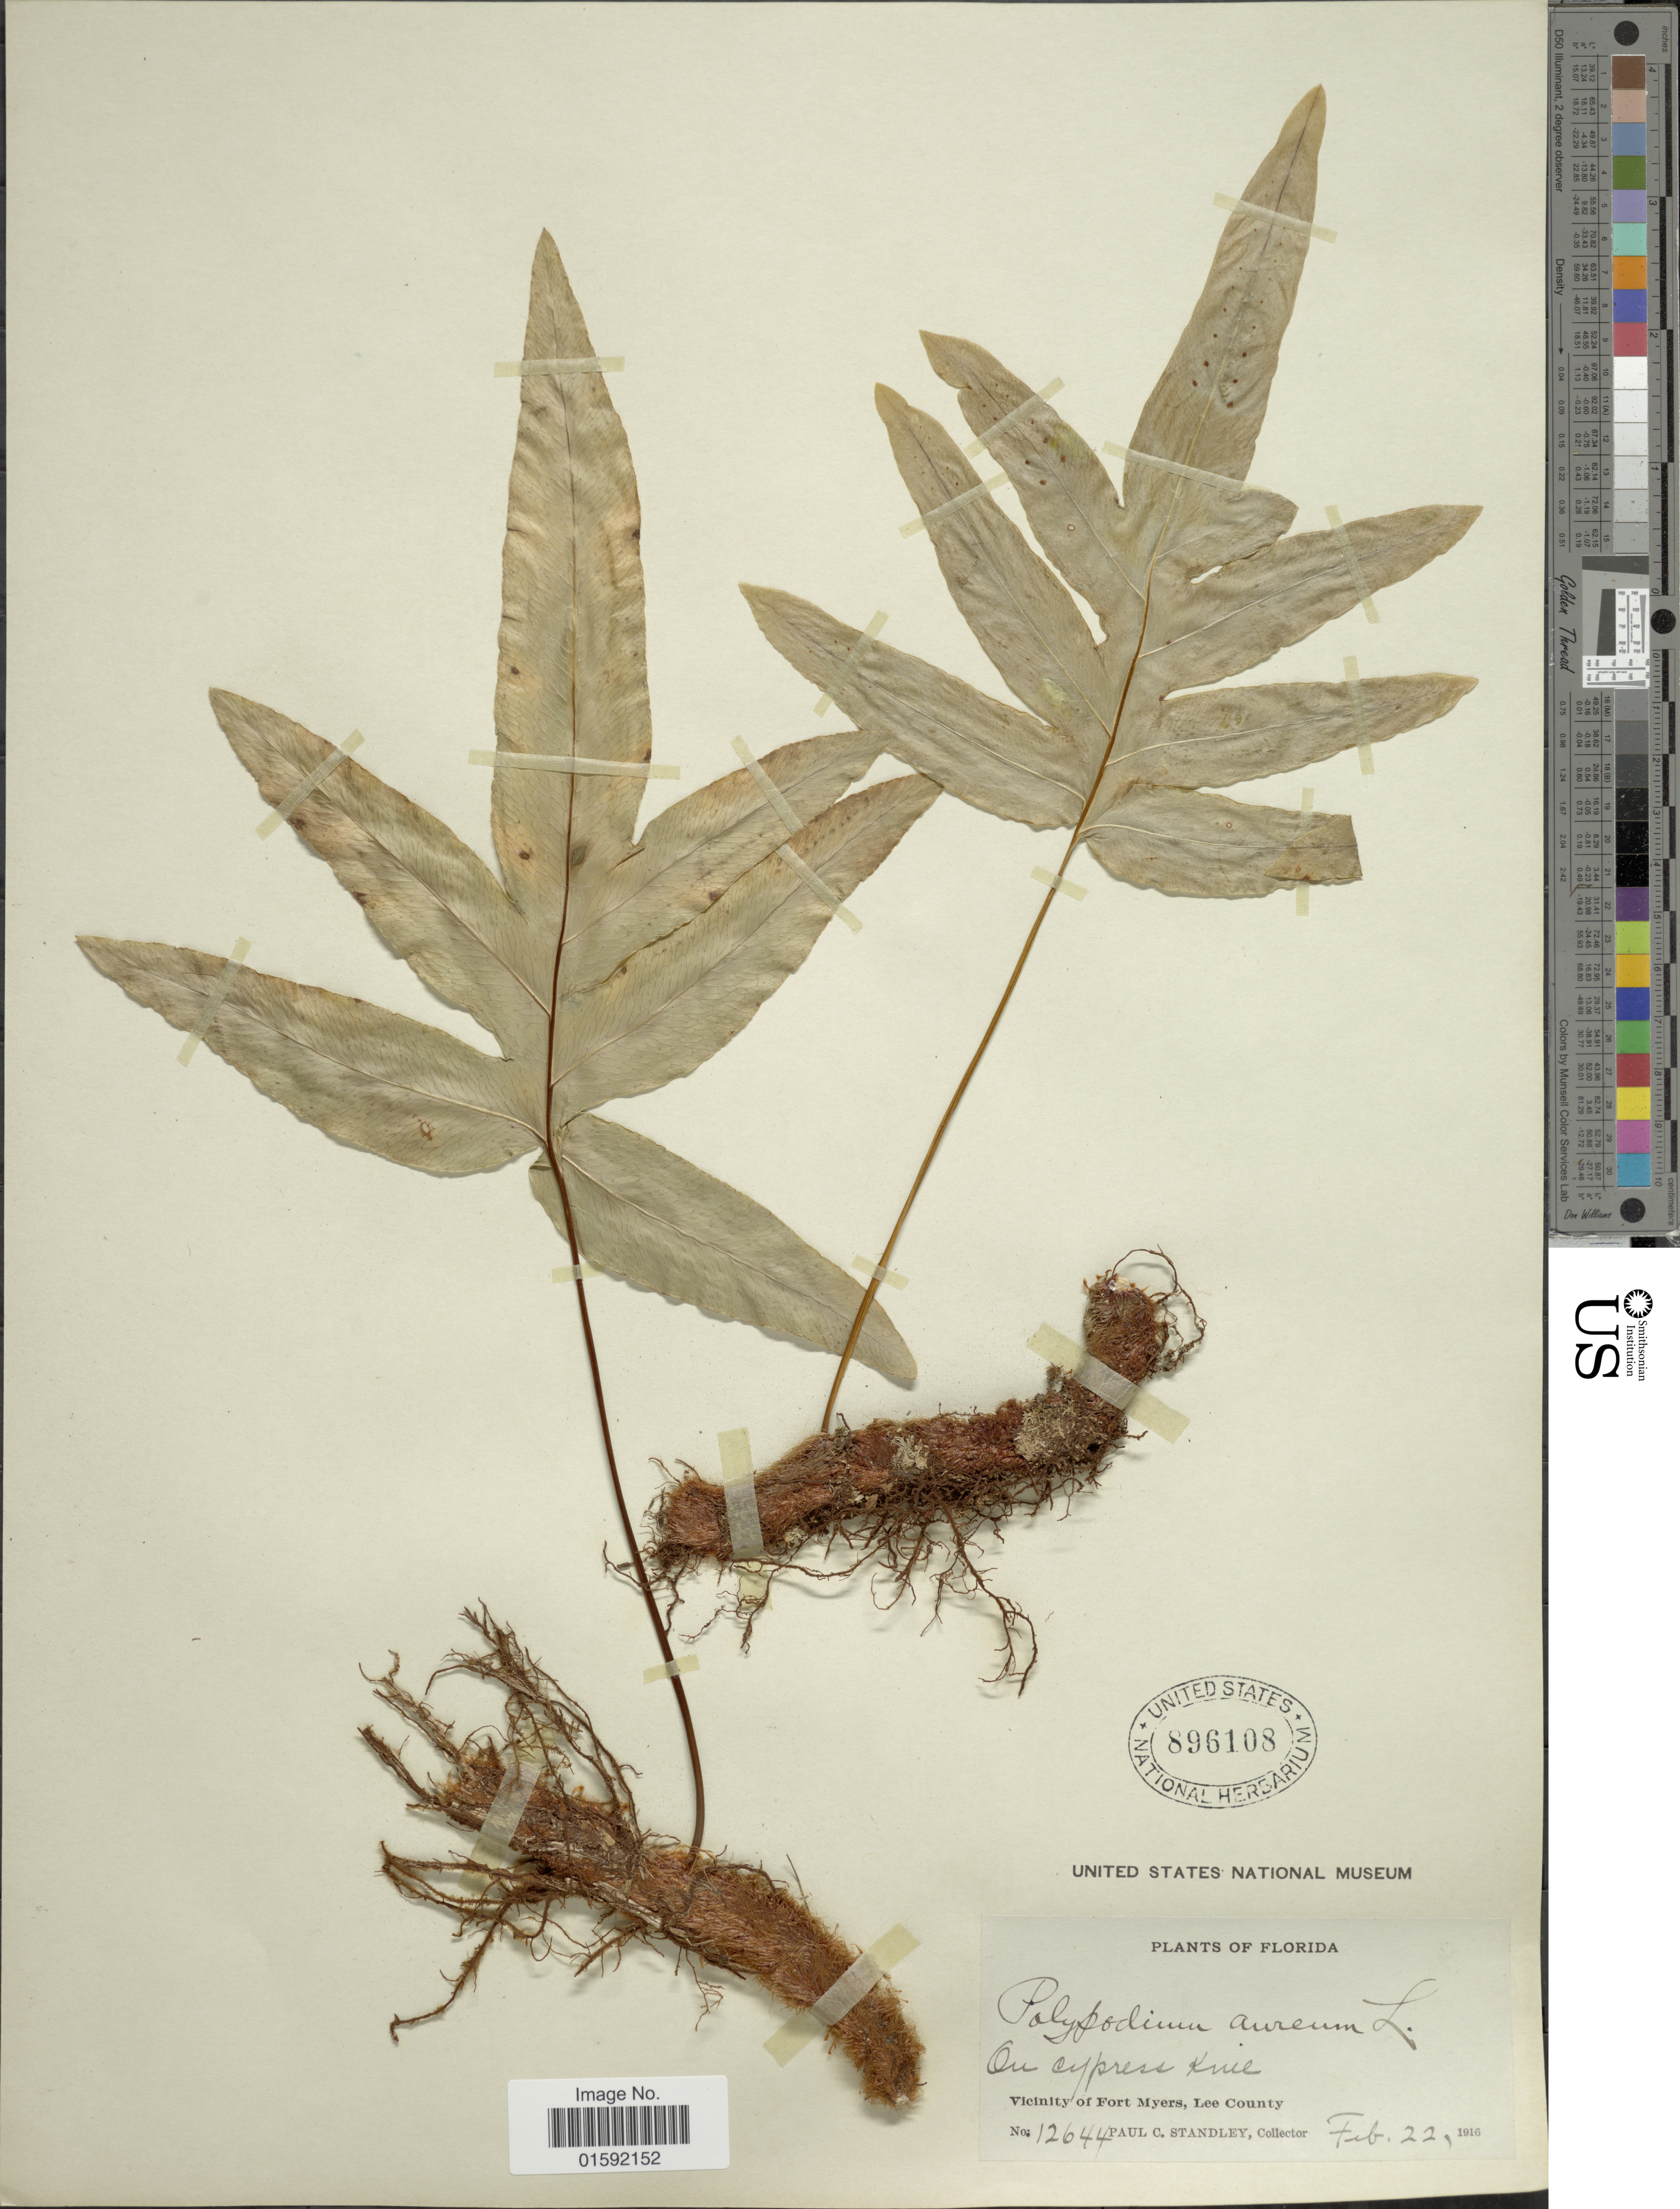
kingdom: Plantae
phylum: Tracheophyta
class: Polypodiopsida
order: Polypodiales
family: Polypodiaceae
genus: Phlebodium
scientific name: Phlebodium areolatum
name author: (Humb. & Bonap. ex Willd.) J. Sm.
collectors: P. C. Standley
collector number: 12644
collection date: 1916-02-22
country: United States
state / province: Florida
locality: Vicinity of Fort Myers, Lee County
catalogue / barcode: US 896108